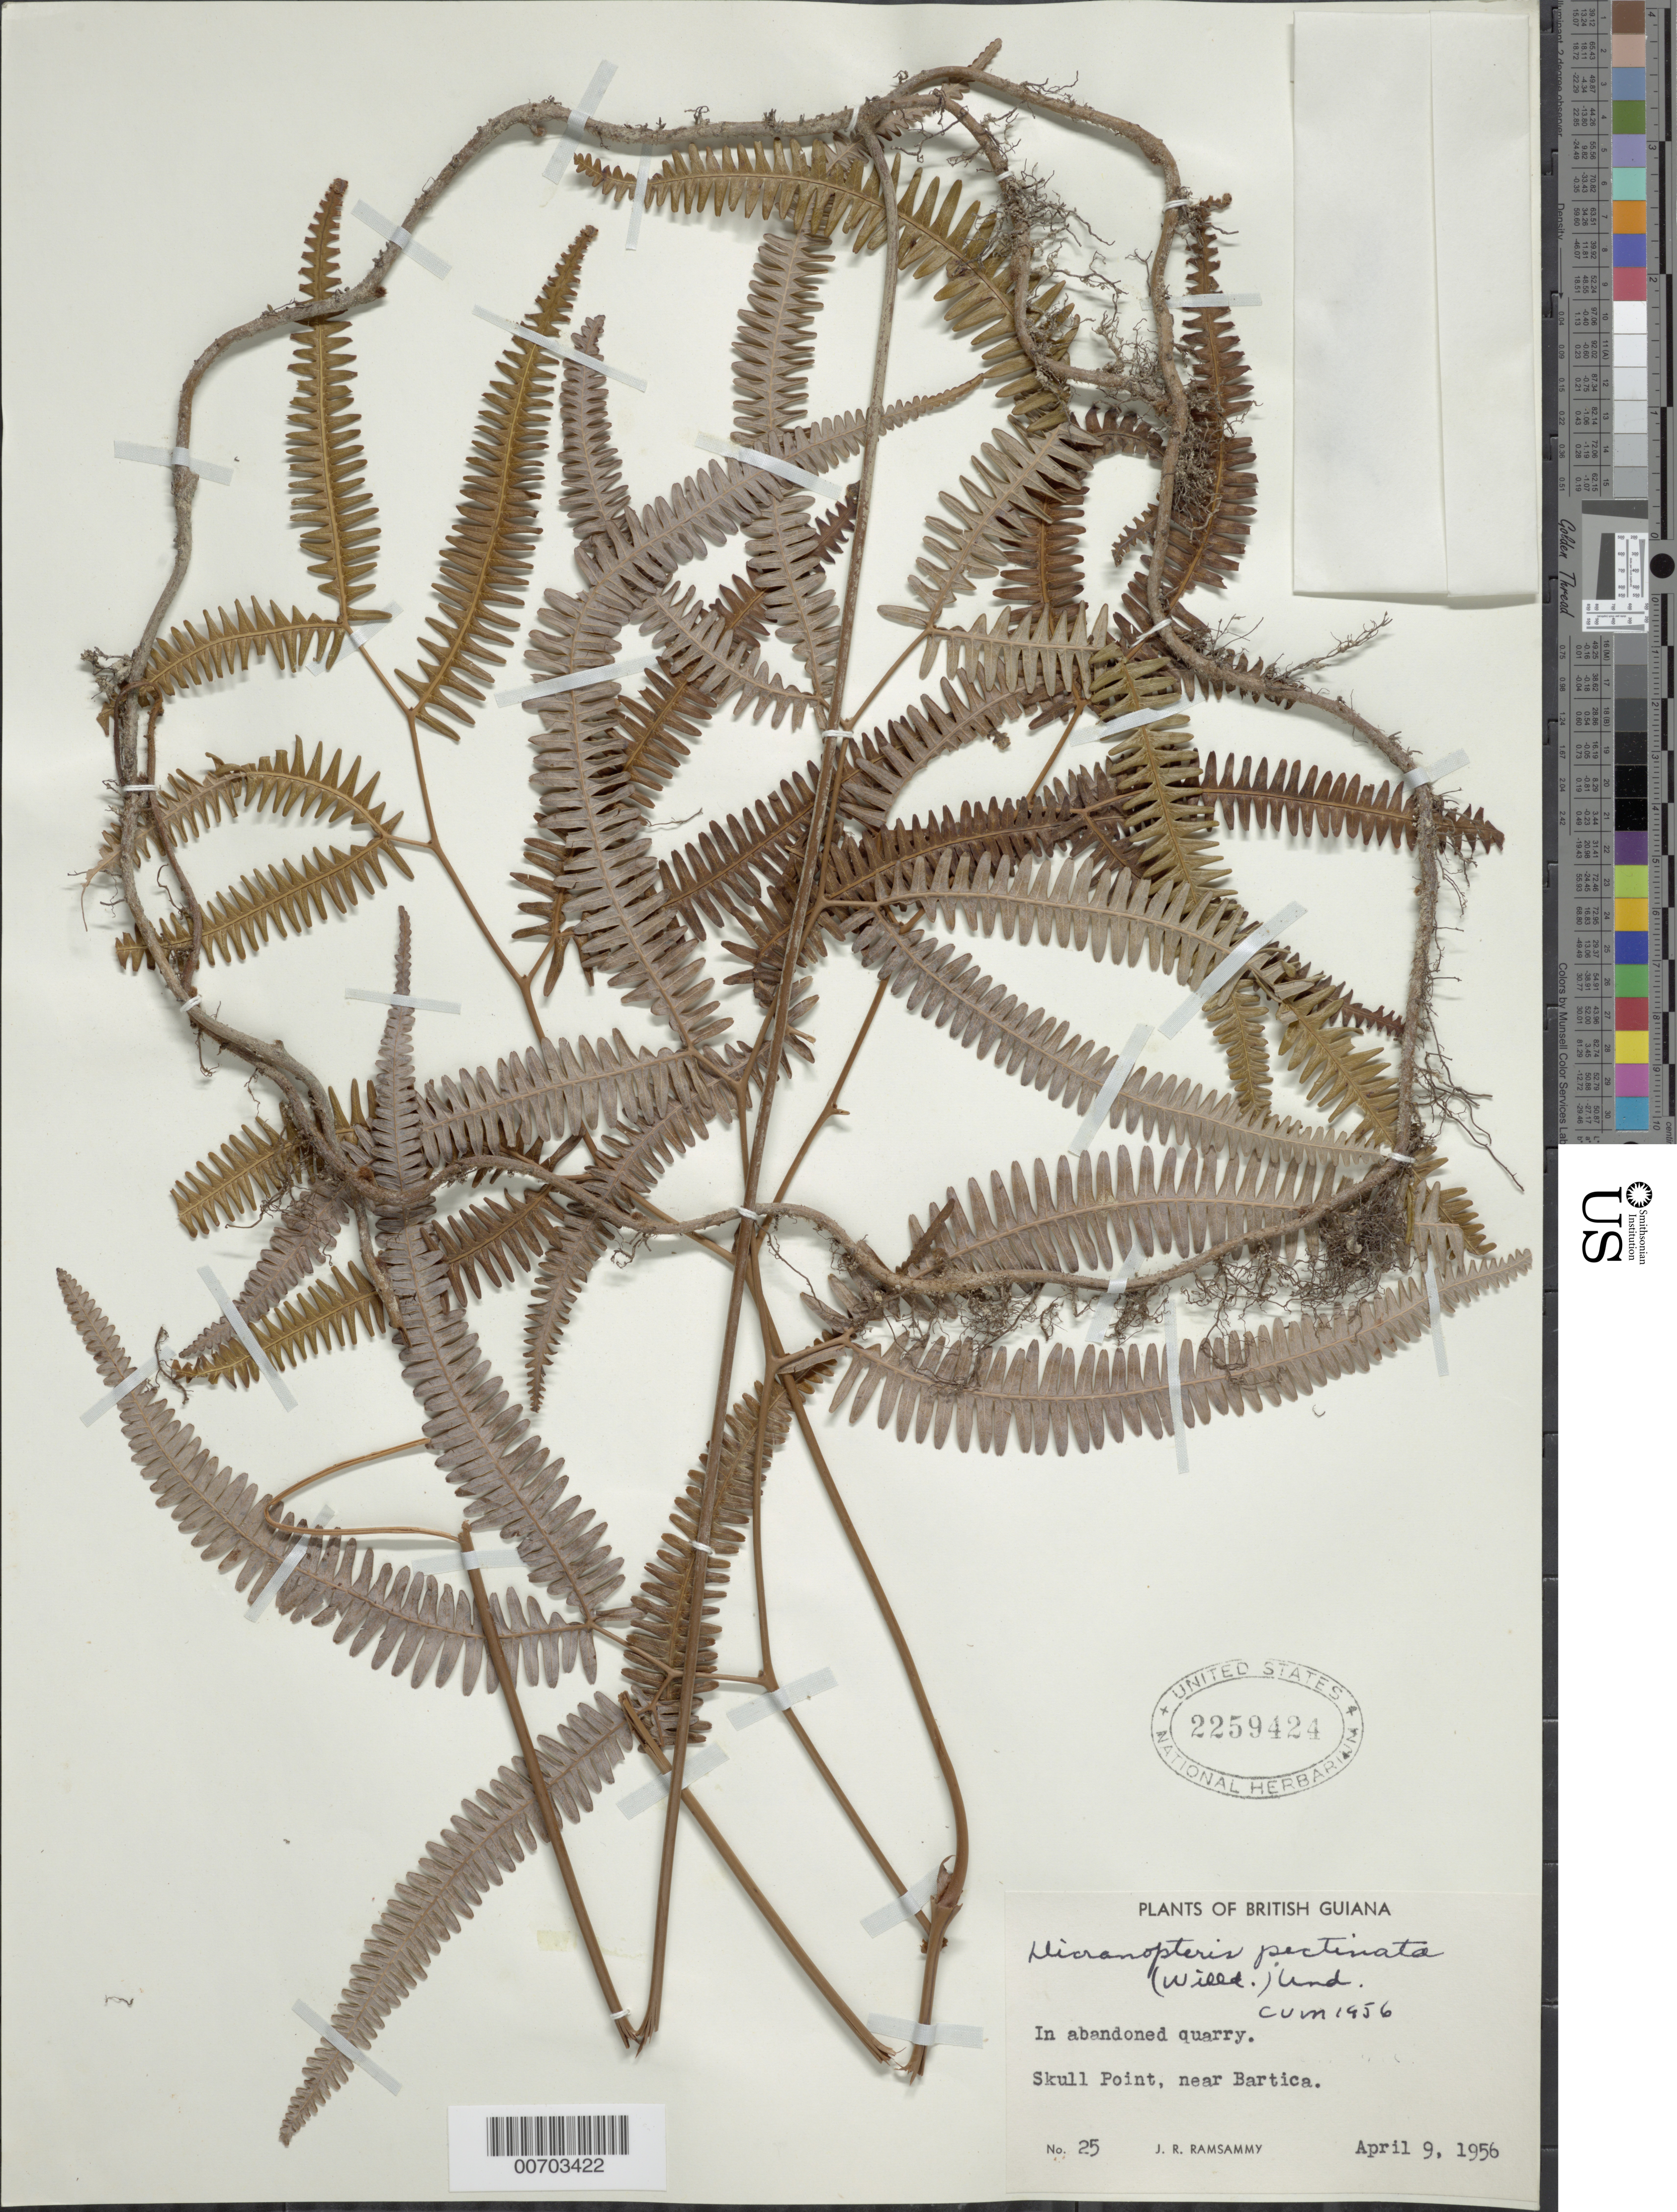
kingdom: Plantae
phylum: Tracheophyta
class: Polypodiopsida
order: Gleicheniales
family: Gleicheniaceae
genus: Gleichenella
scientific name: Gleichenella pectinata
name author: (Willd.) Ching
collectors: J. Ramsammy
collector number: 25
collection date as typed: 9-Apr-56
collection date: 1956-04-09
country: Guyana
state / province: Cuyuni-Mazaruni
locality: Skull Point, near Bartica, Essequibo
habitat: Abandoned quarry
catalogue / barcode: US 2259424